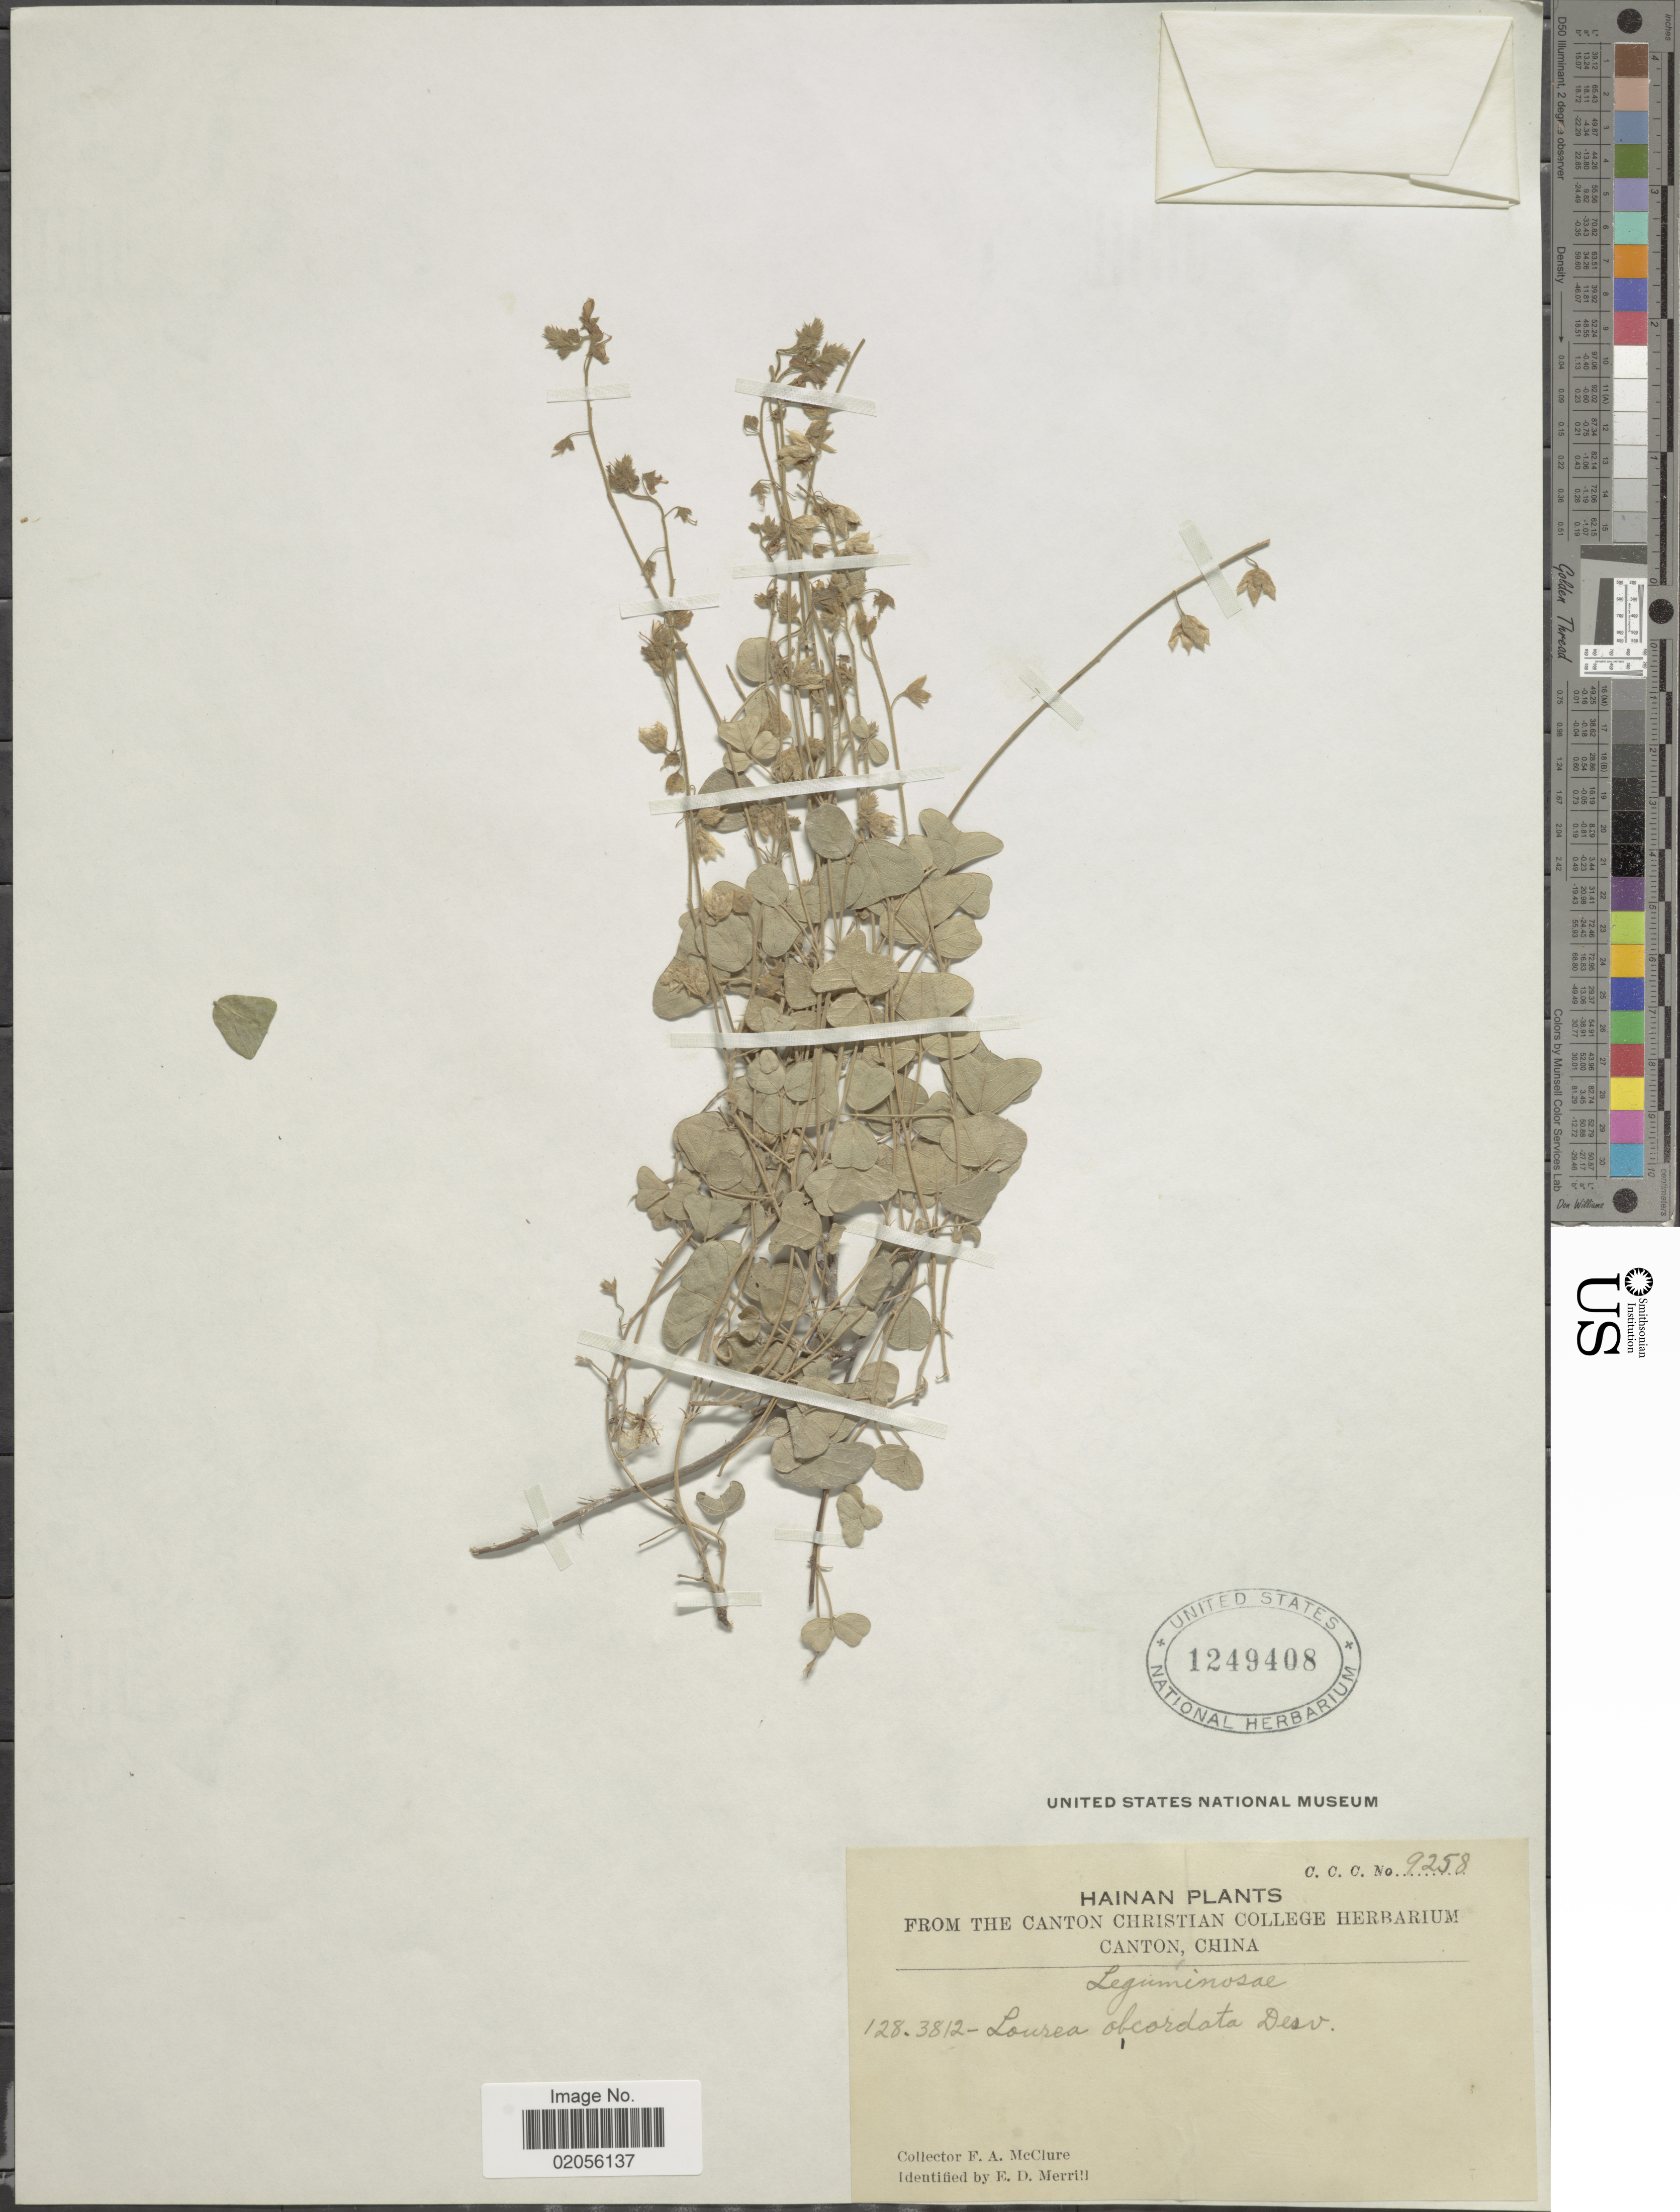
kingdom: Plantae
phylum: Tracheophyta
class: Magnoliopsida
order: Fabales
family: Fabaceae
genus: Lourea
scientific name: Lourea obcordata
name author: (Poir.) Desv.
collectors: F. A. McClure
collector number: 9258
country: China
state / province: Hainan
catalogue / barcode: US 1249408